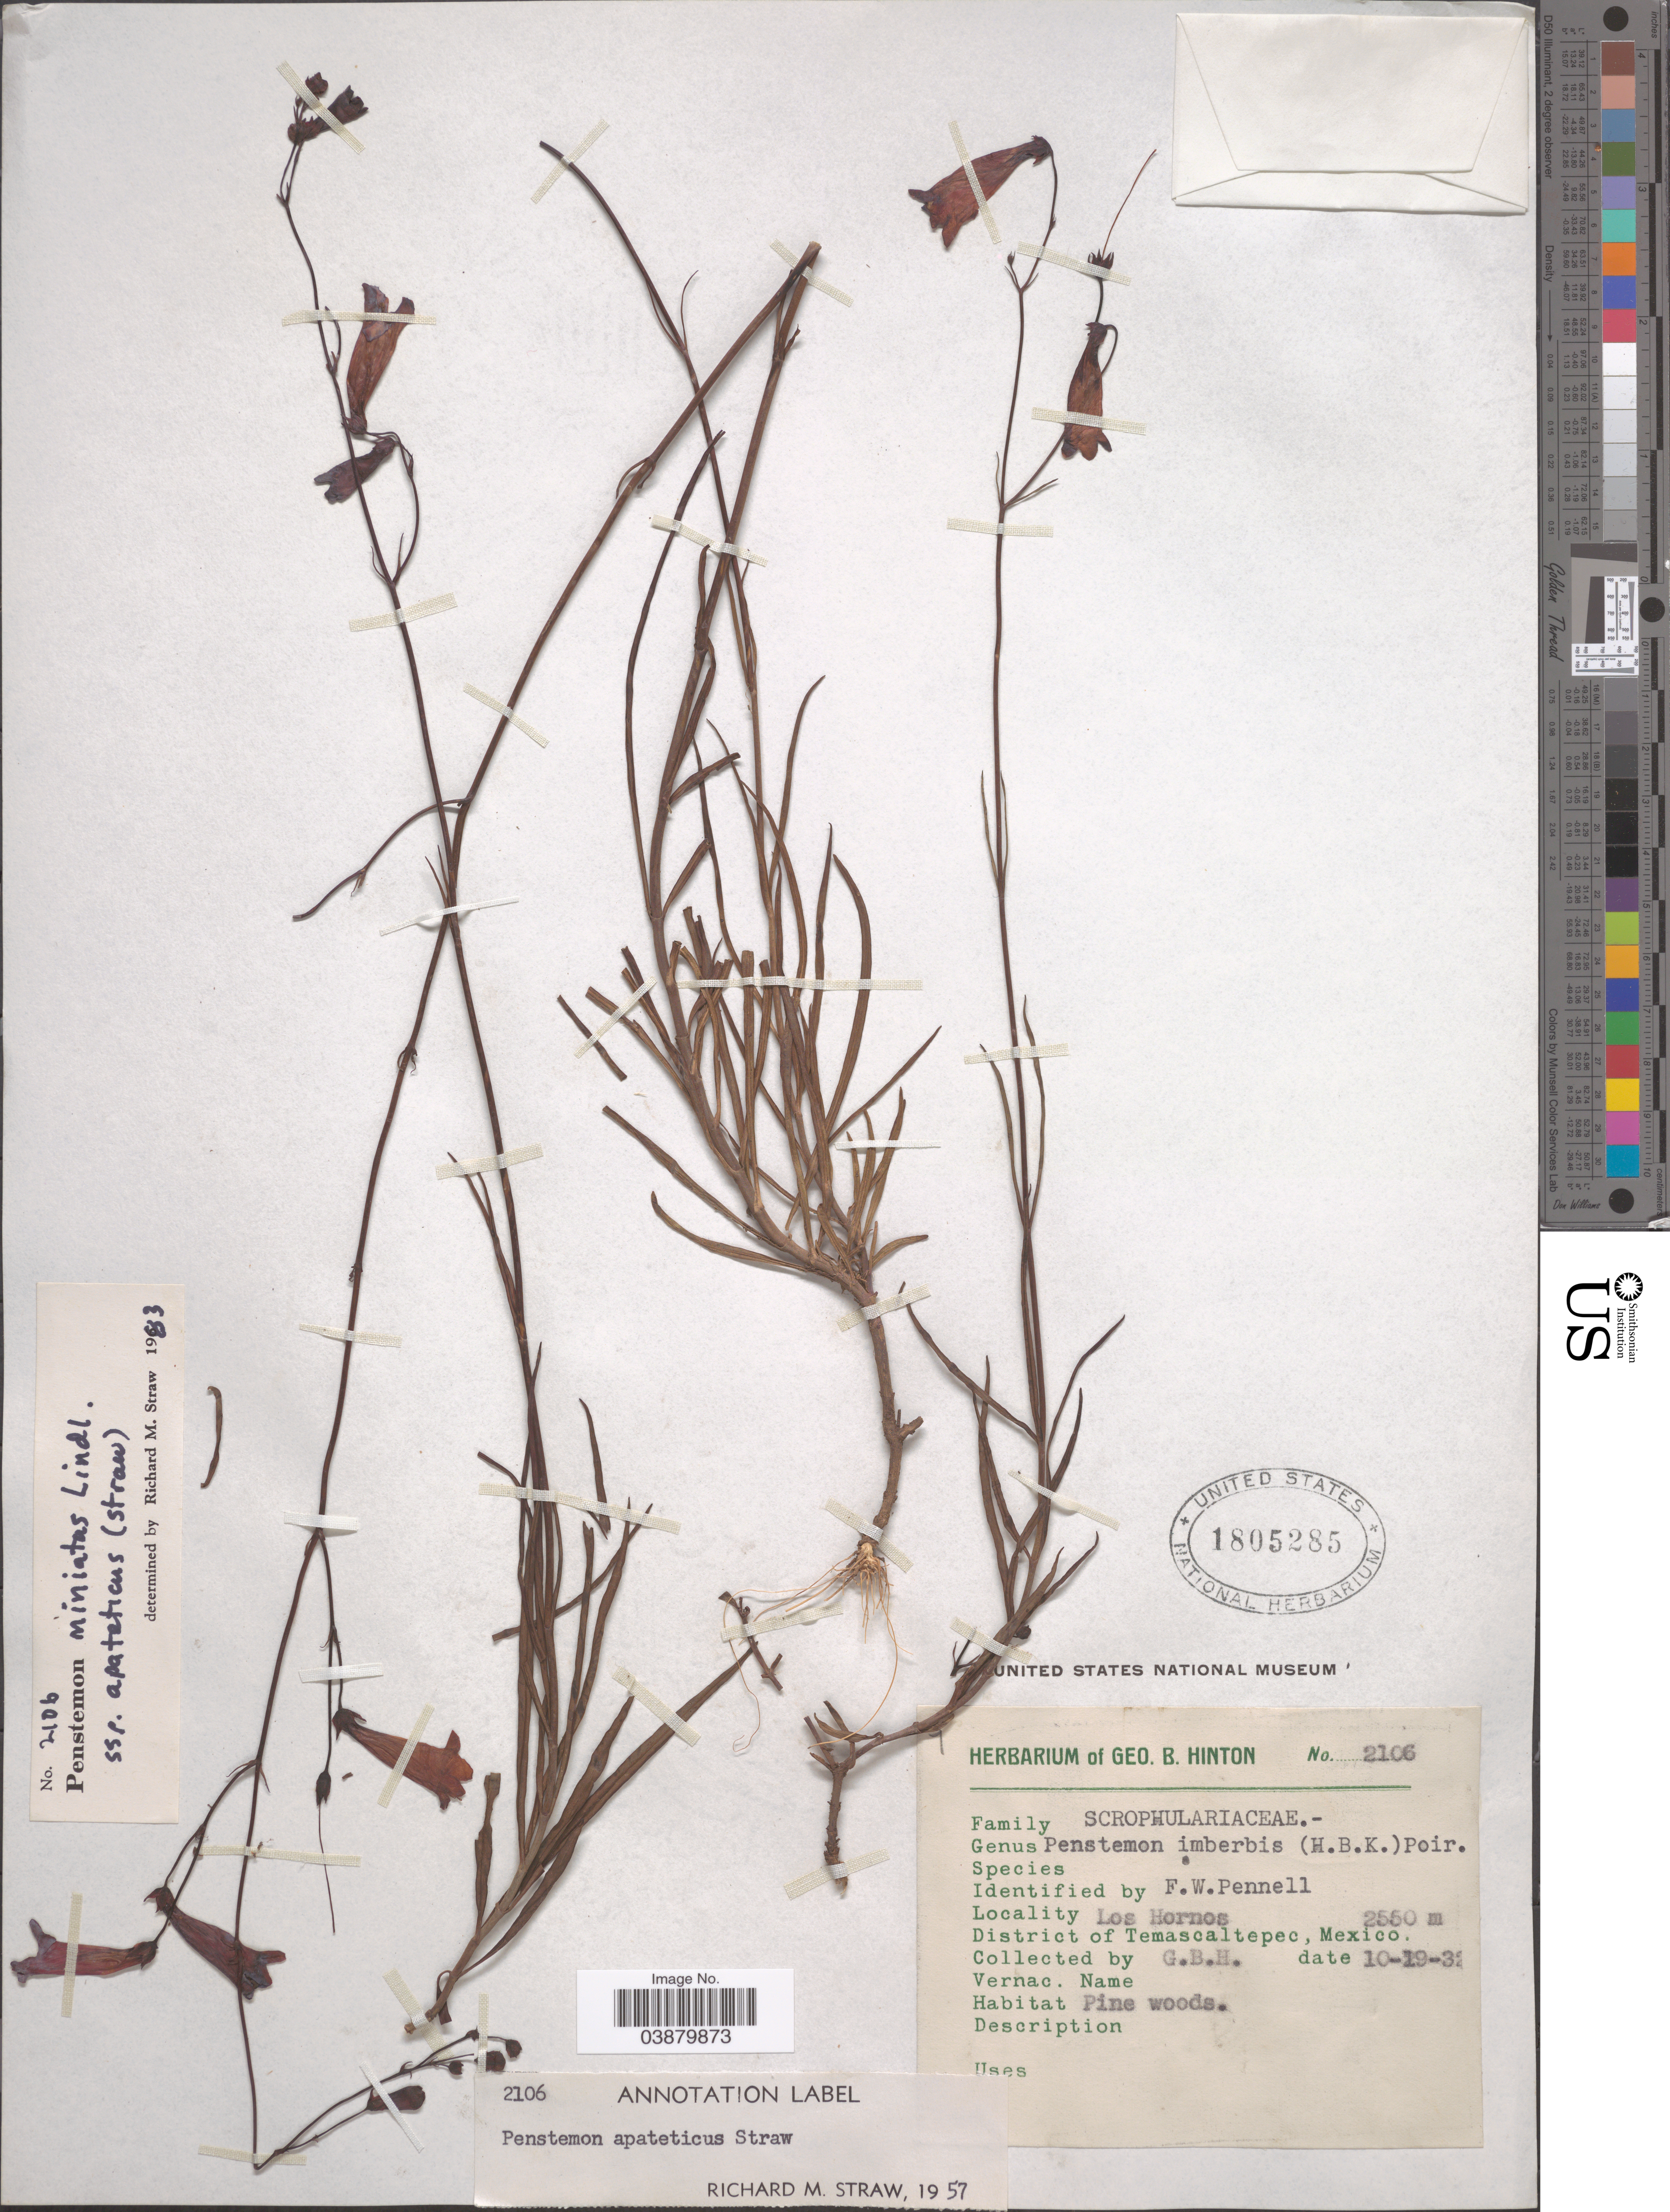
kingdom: Plantae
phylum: Tracheophyta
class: Magnoliopsida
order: Lamiales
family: Plantaginaceae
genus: Penstemon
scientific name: Penstemon miniatus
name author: Lindl.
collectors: G. B. Hinton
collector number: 2106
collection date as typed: Transcribed d/m/y: 19/10/32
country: Mexico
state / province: México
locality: Los Hornos. District of Temascaltepec.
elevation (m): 2550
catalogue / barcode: US 1805285